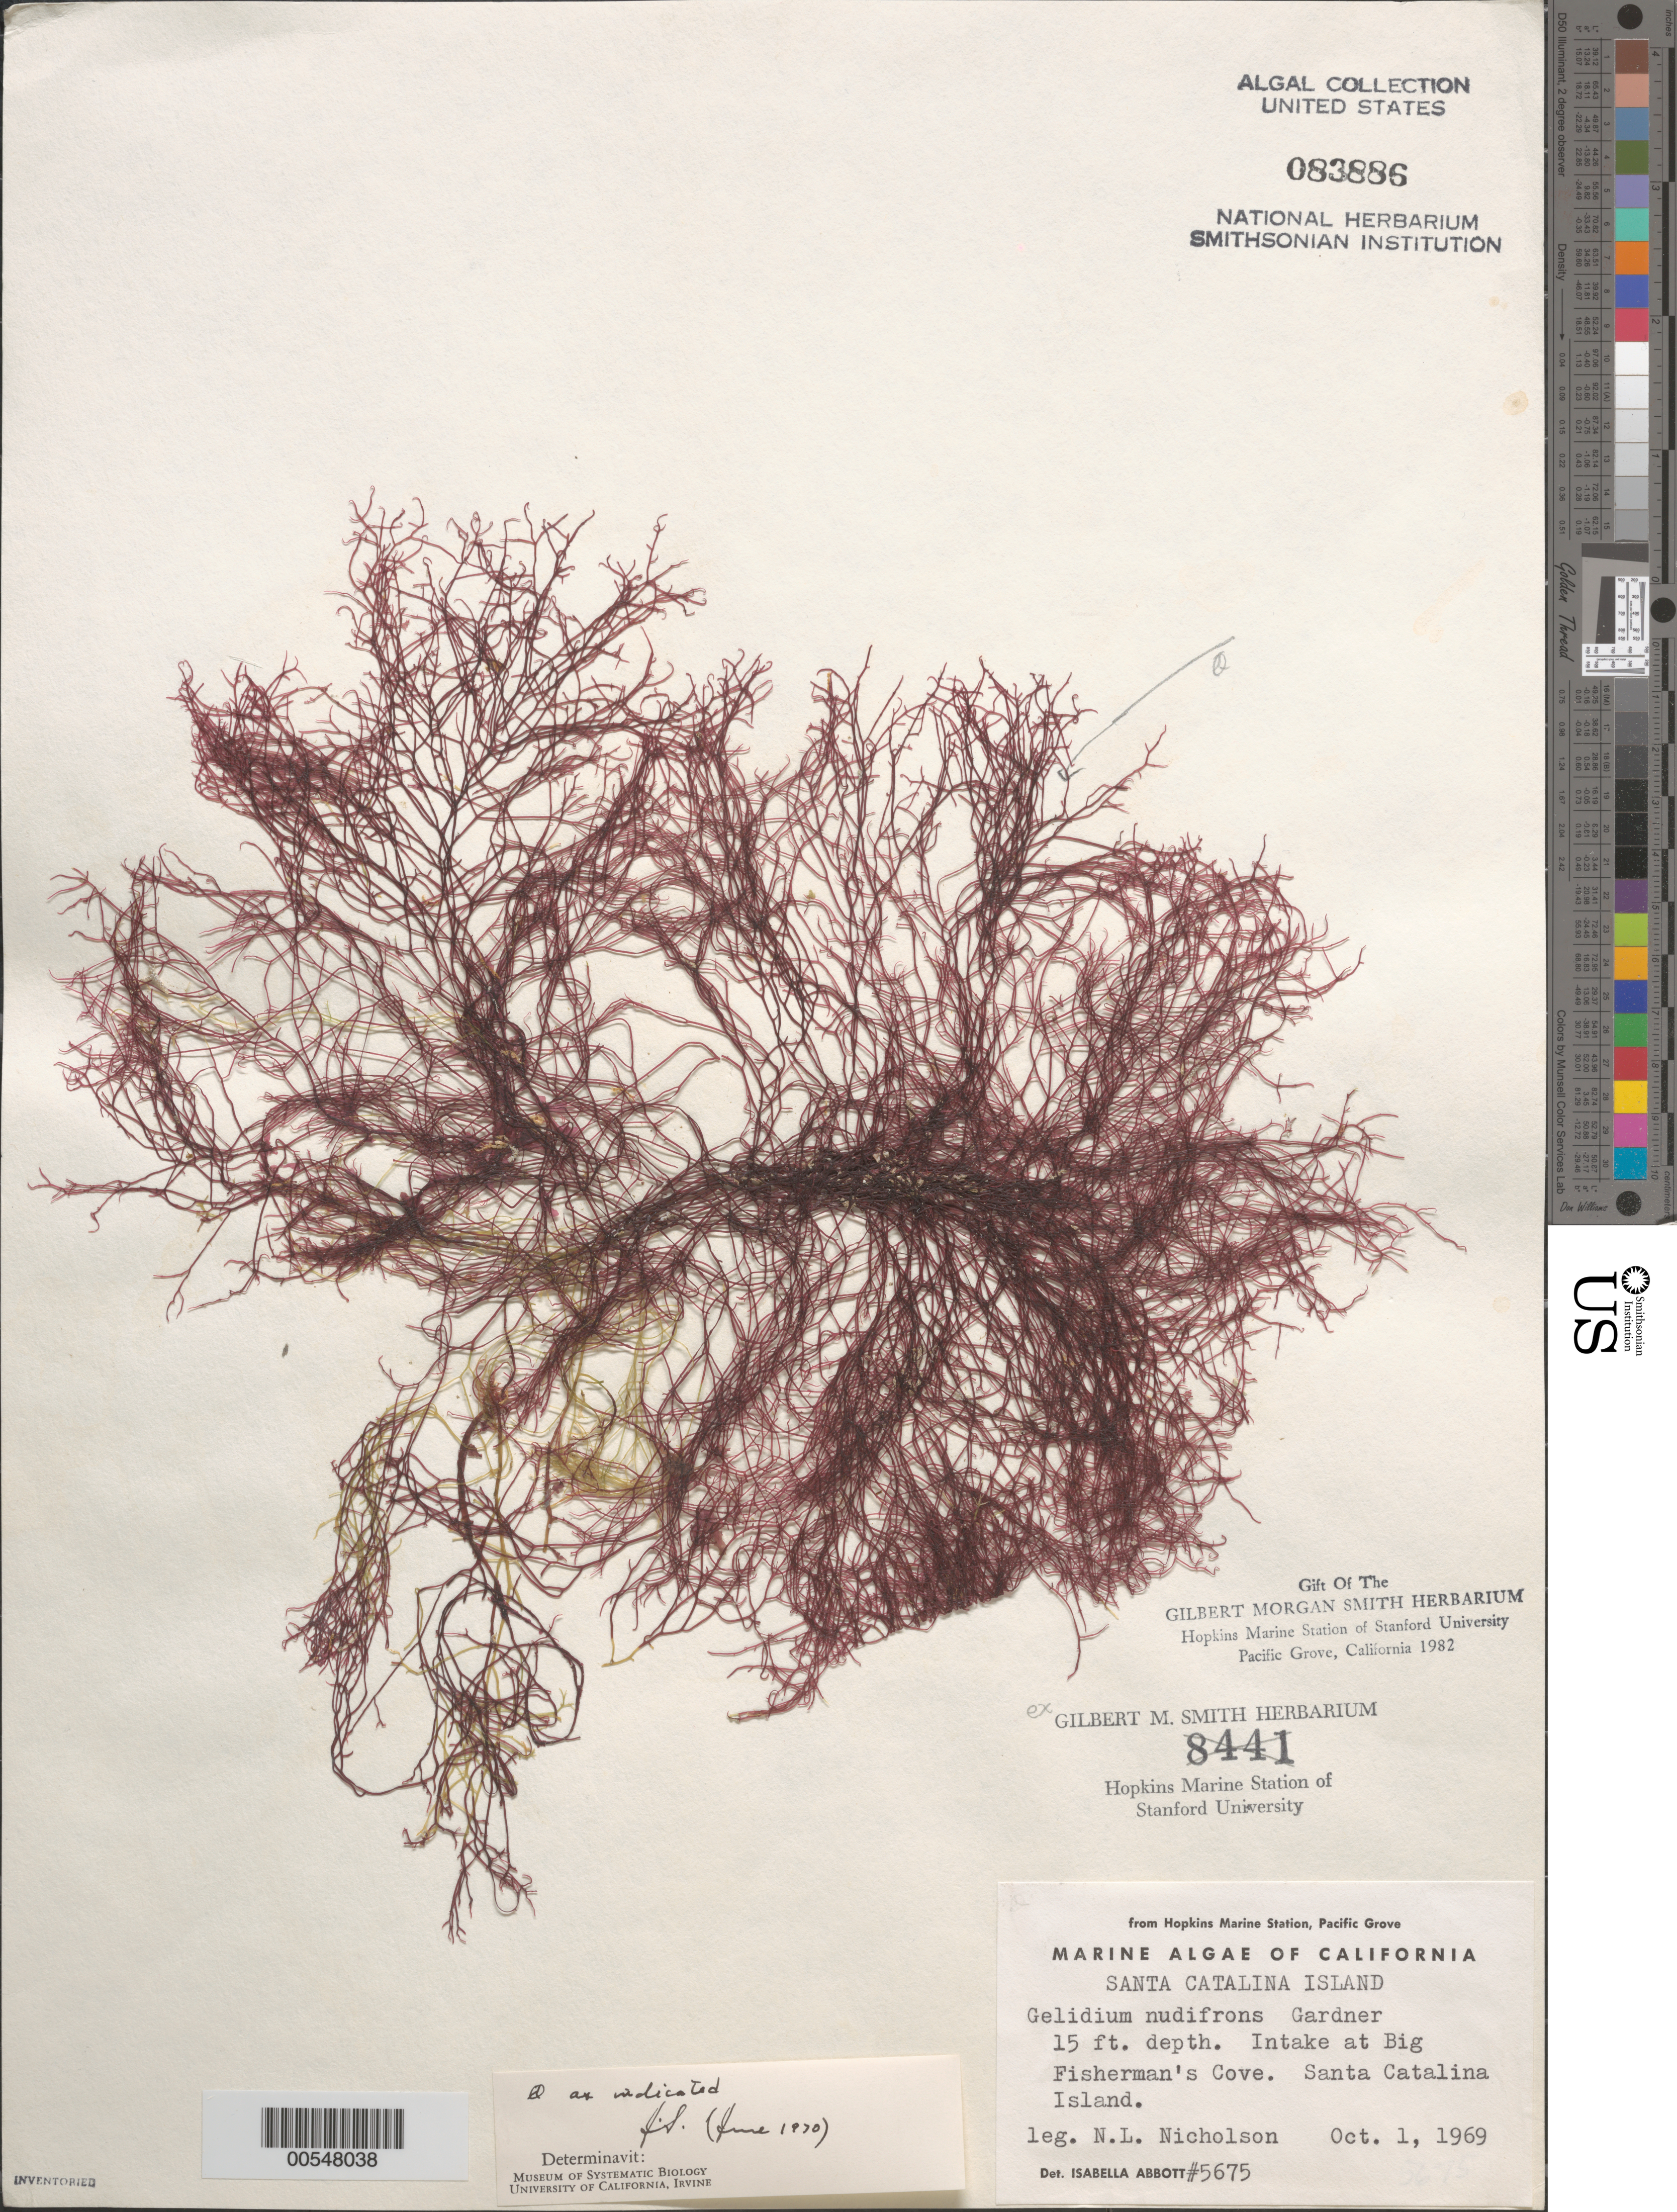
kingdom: Plantae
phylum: Rhodophyta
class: Florideophyceae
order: Gelidiales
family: Gelidiaceae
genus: Gelidium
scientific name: Gelidium nudifrons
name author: N.L. Gardner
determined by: Stewart, J.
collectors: N. Nicholson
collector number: IAA 5675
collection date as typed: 01 Oct 1969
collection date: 1969-10-01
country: United States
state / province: California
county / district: Los Angeles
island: Santa Catalina Island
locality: Big Fishermans Cove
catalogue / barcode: US 83886